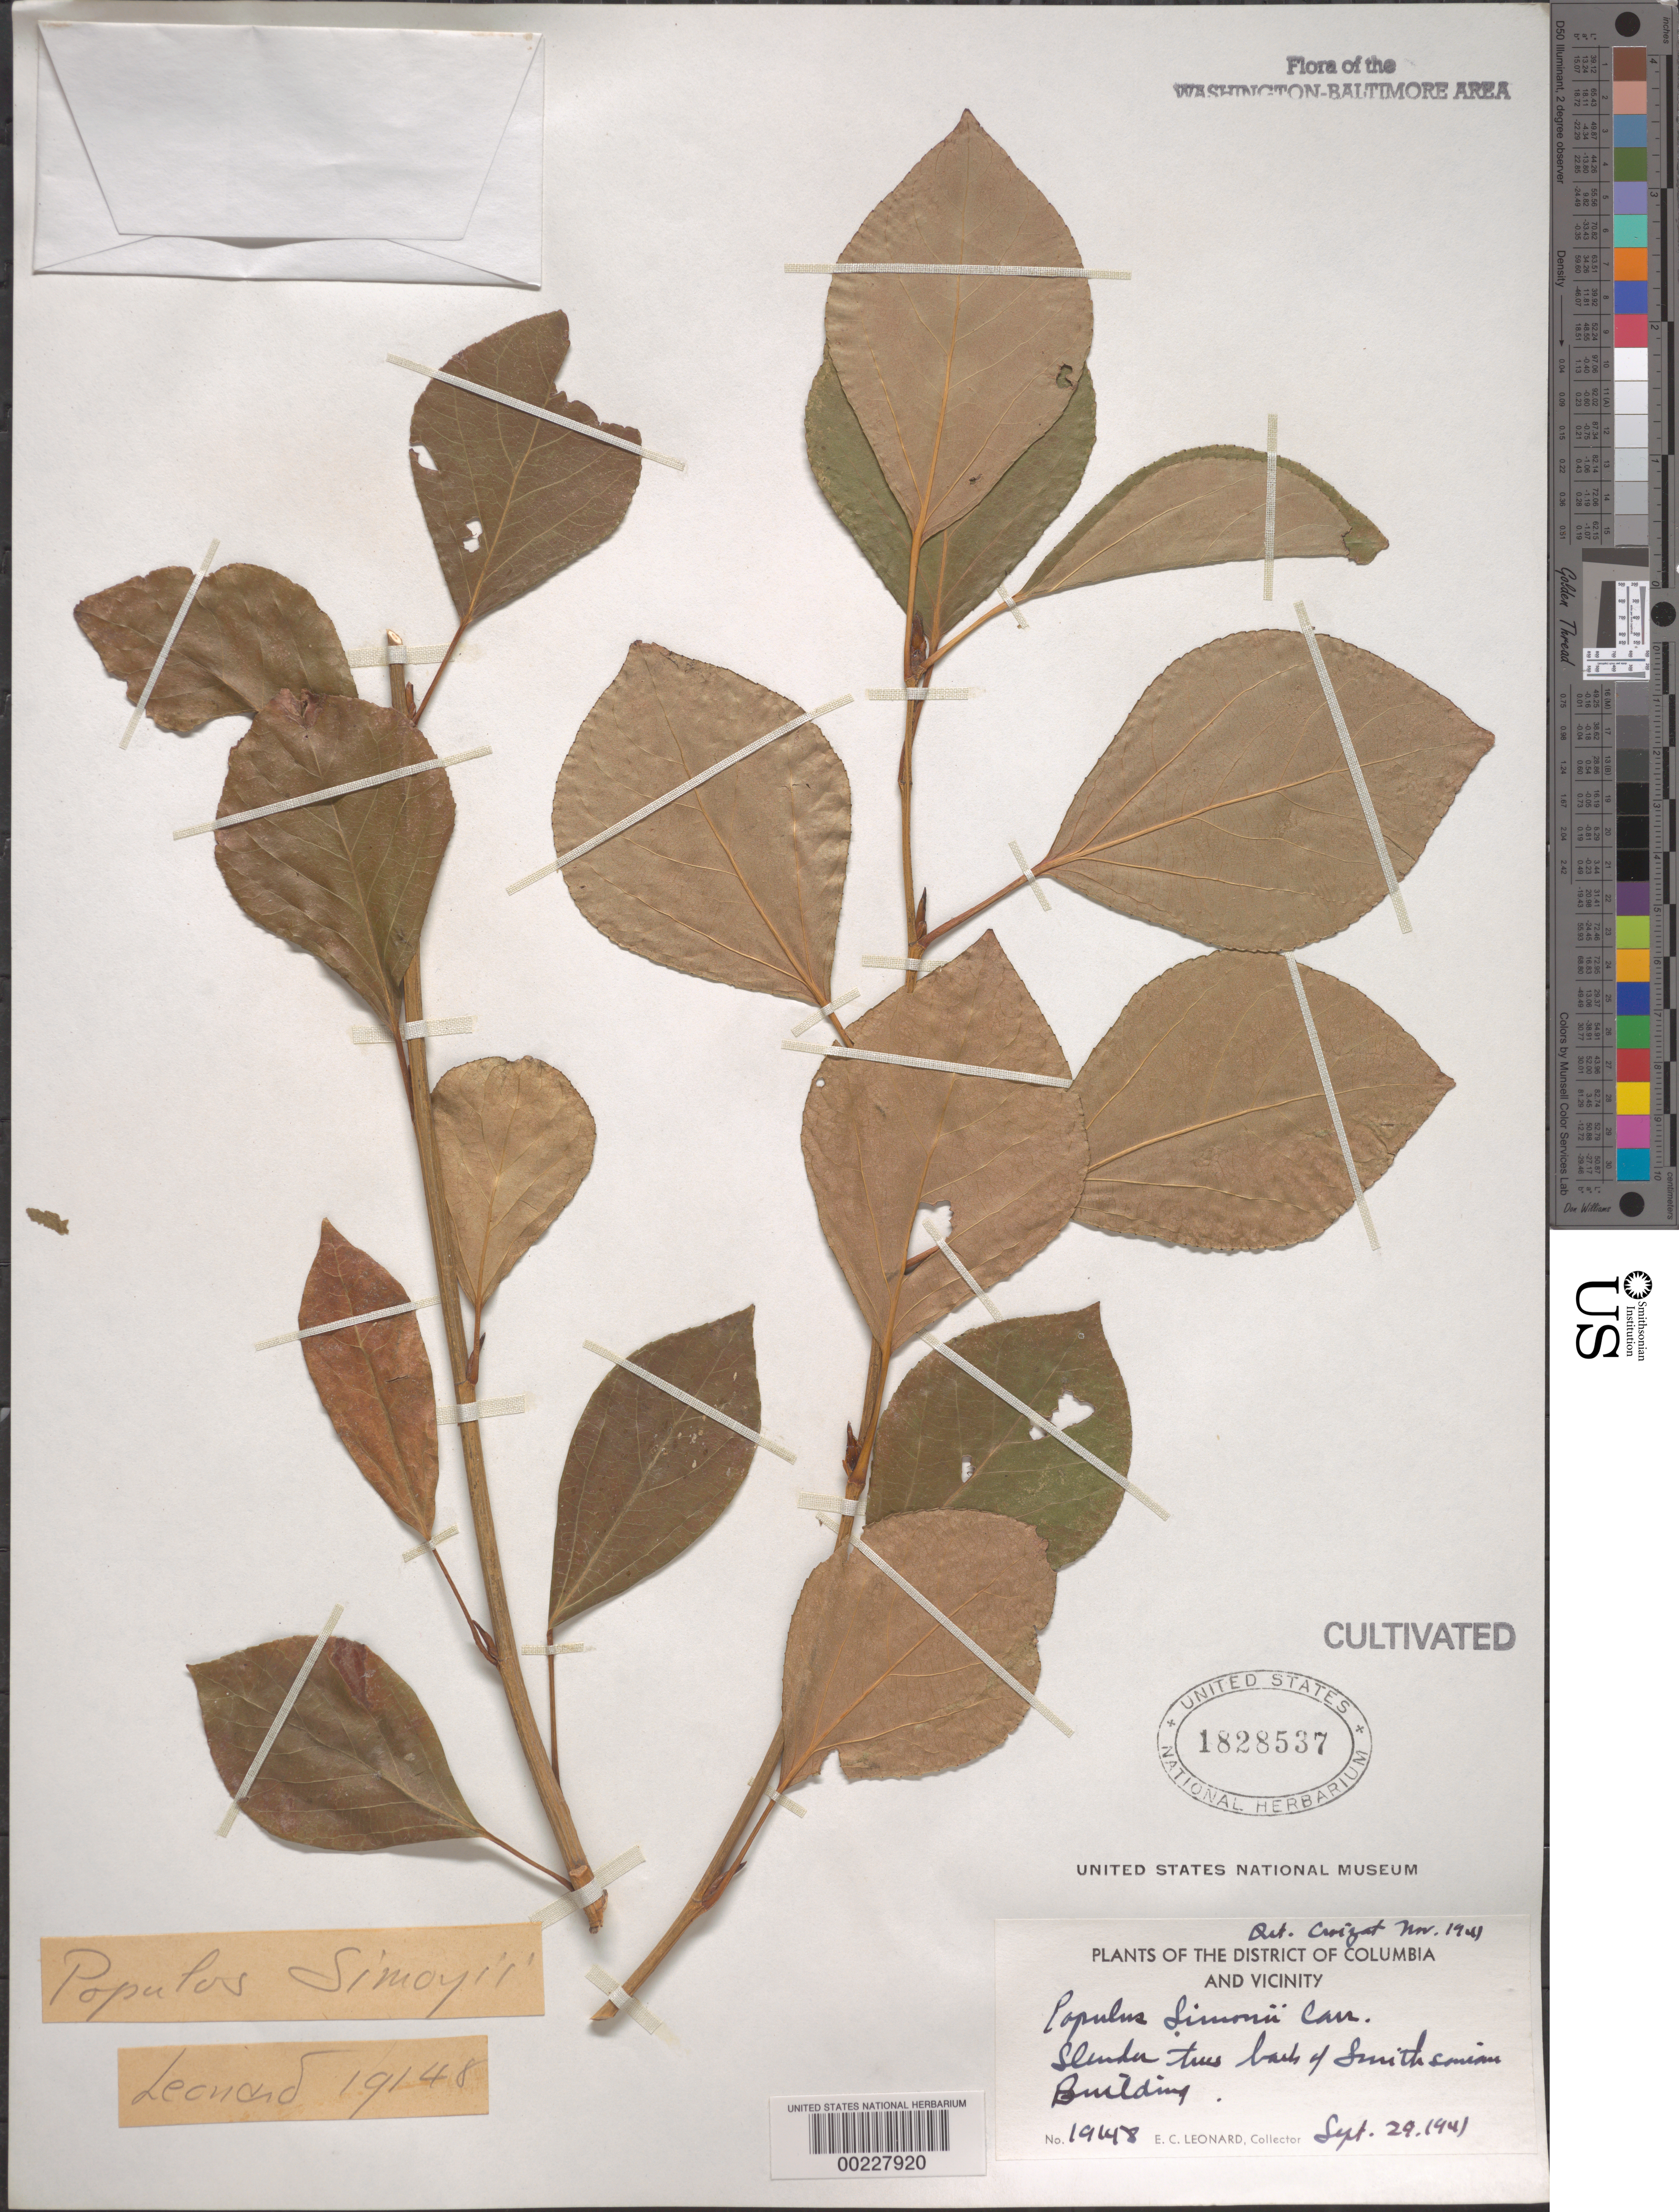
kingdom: Plantae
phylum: Tracheophyta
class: Magnoliopsida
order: Malpighiales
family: Salicaceae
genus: Populus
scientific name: Populus simonii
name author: Carrière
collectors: E. C. Leonard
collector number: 19148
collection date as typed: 29 Sep 1941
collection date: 1941-09-29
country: United States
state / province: District of Columbia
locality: Back of Smithsonian Building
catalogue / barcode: US 1828537